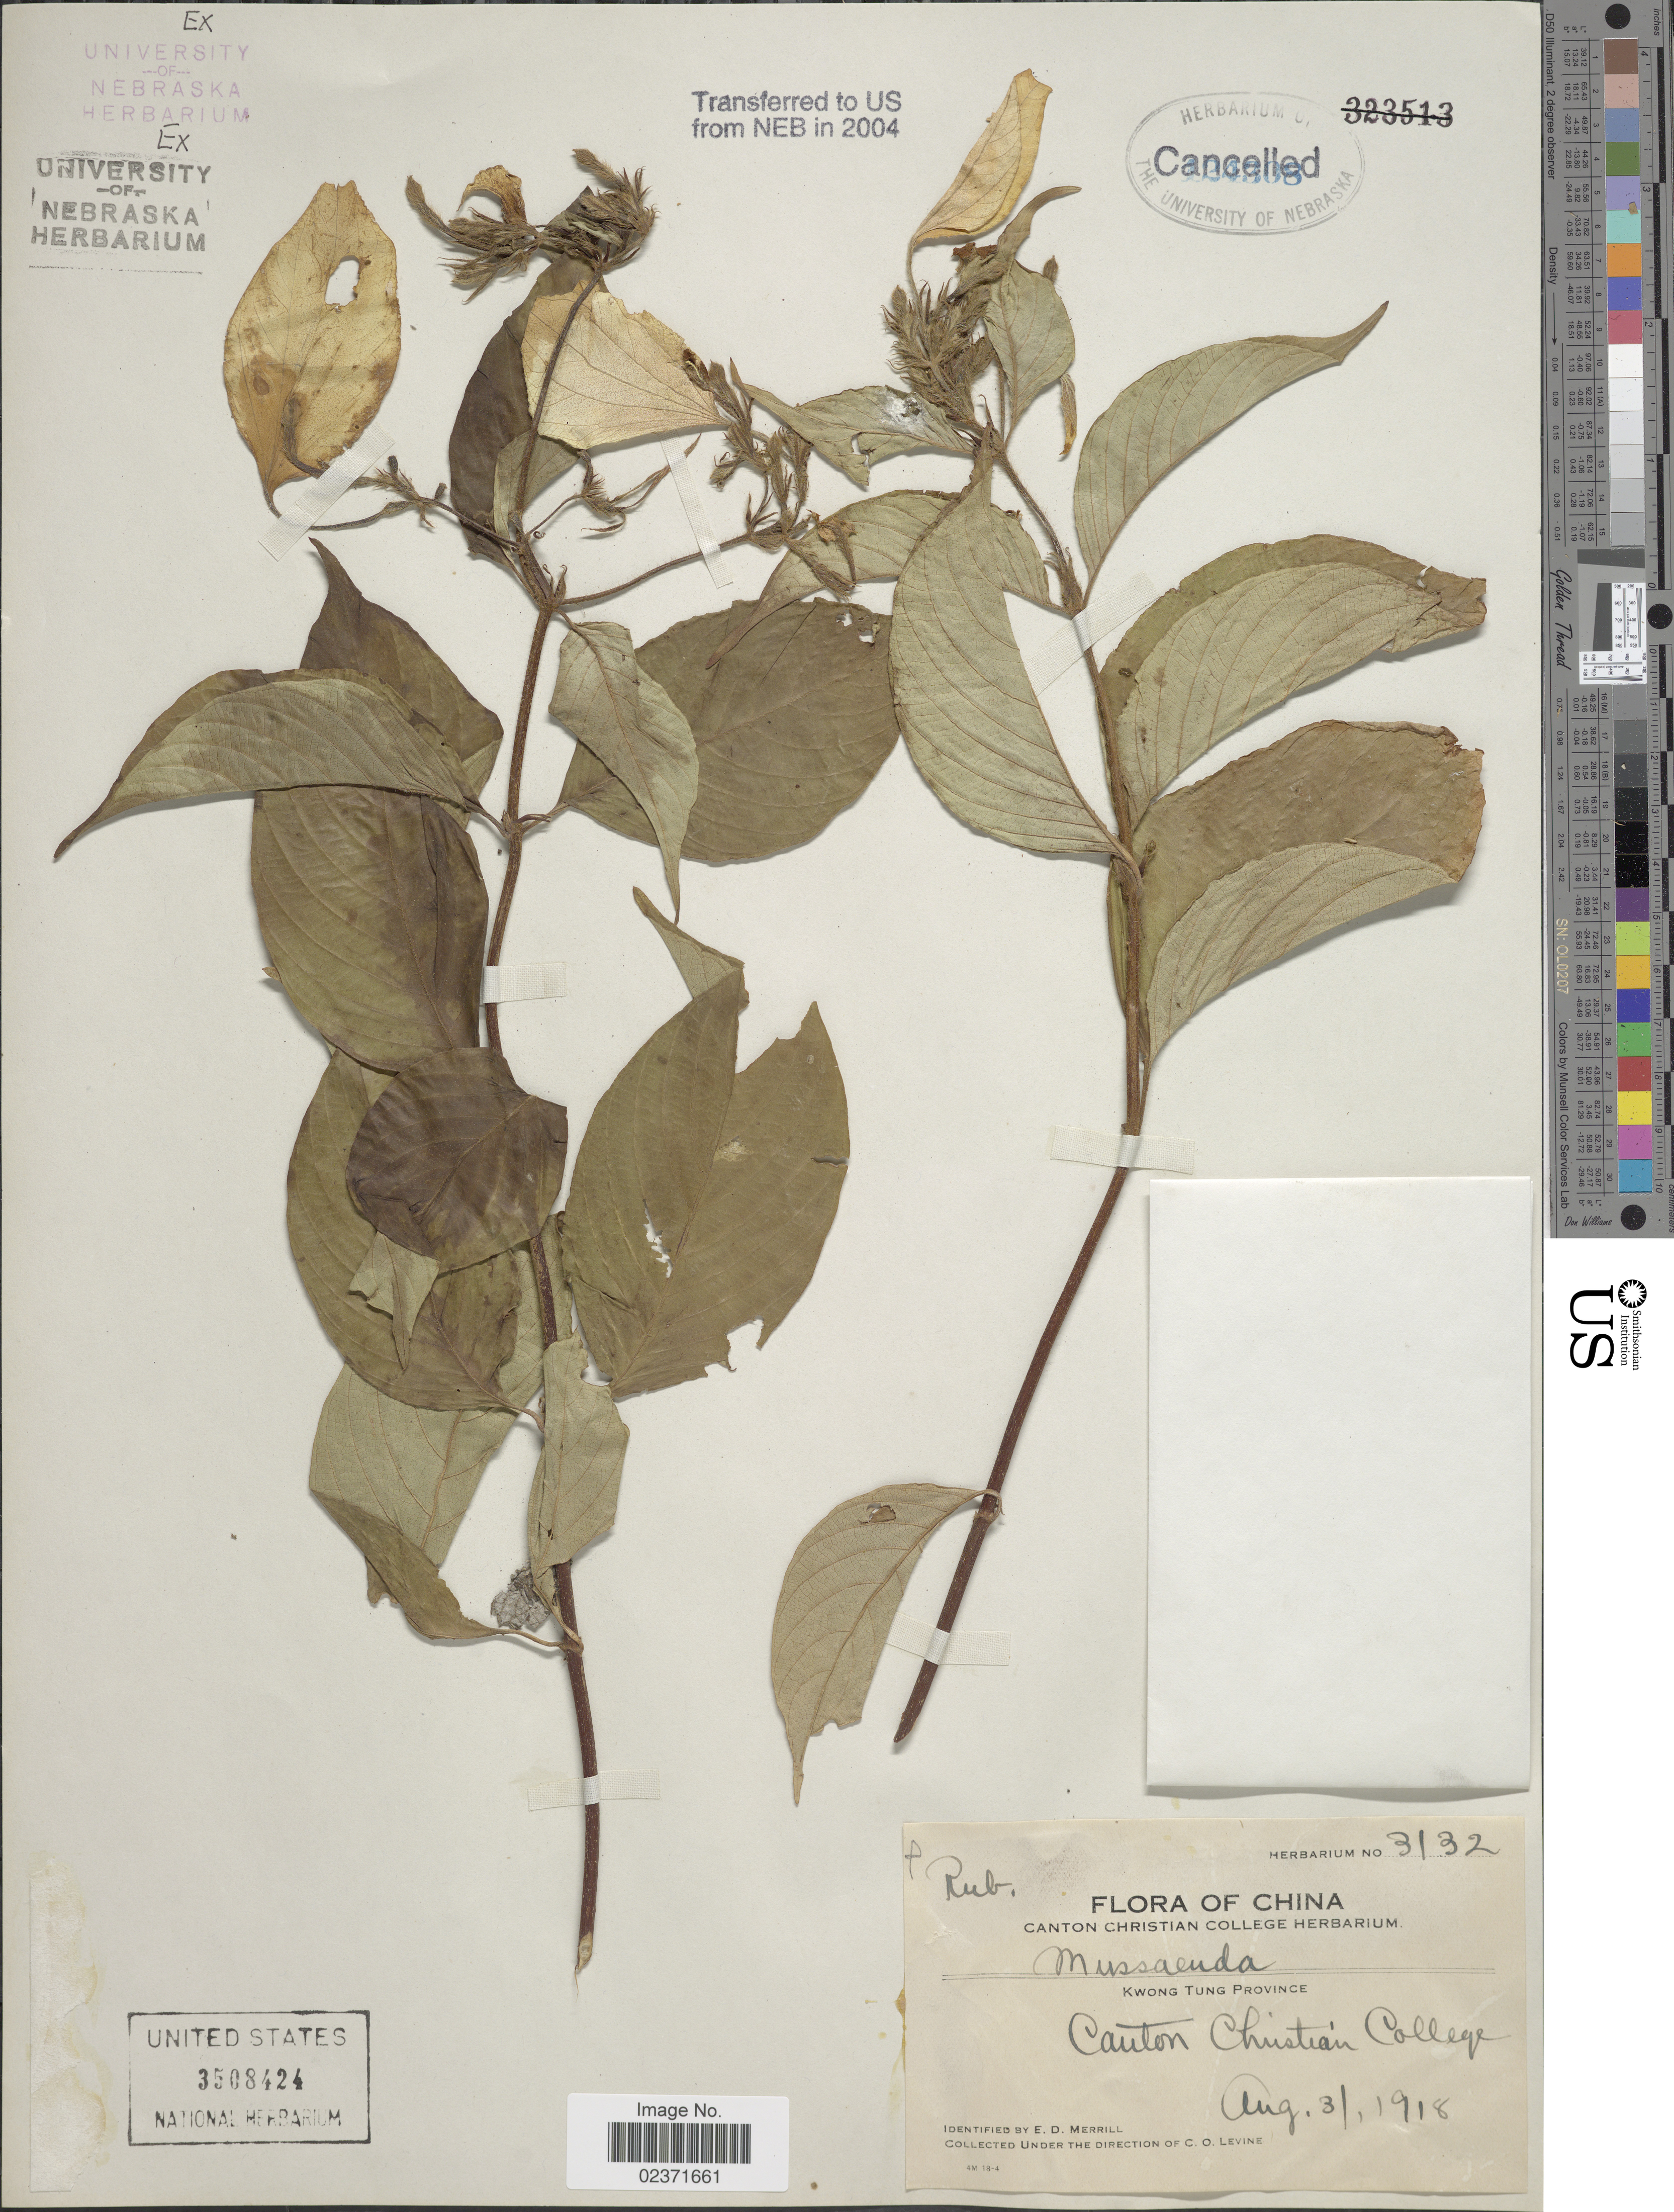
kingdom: Plantae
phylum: Tracheophyta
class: Magnoliopsida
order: Gentianales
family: Rubiaceae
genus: Mussaenda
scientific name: Mussaenda sp.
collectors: C. O. Levine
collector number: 3132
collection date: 1918-08-31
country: China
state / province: Guangdong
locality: Kwong Tung Province. Canton Christian College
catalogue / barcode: US 3508424